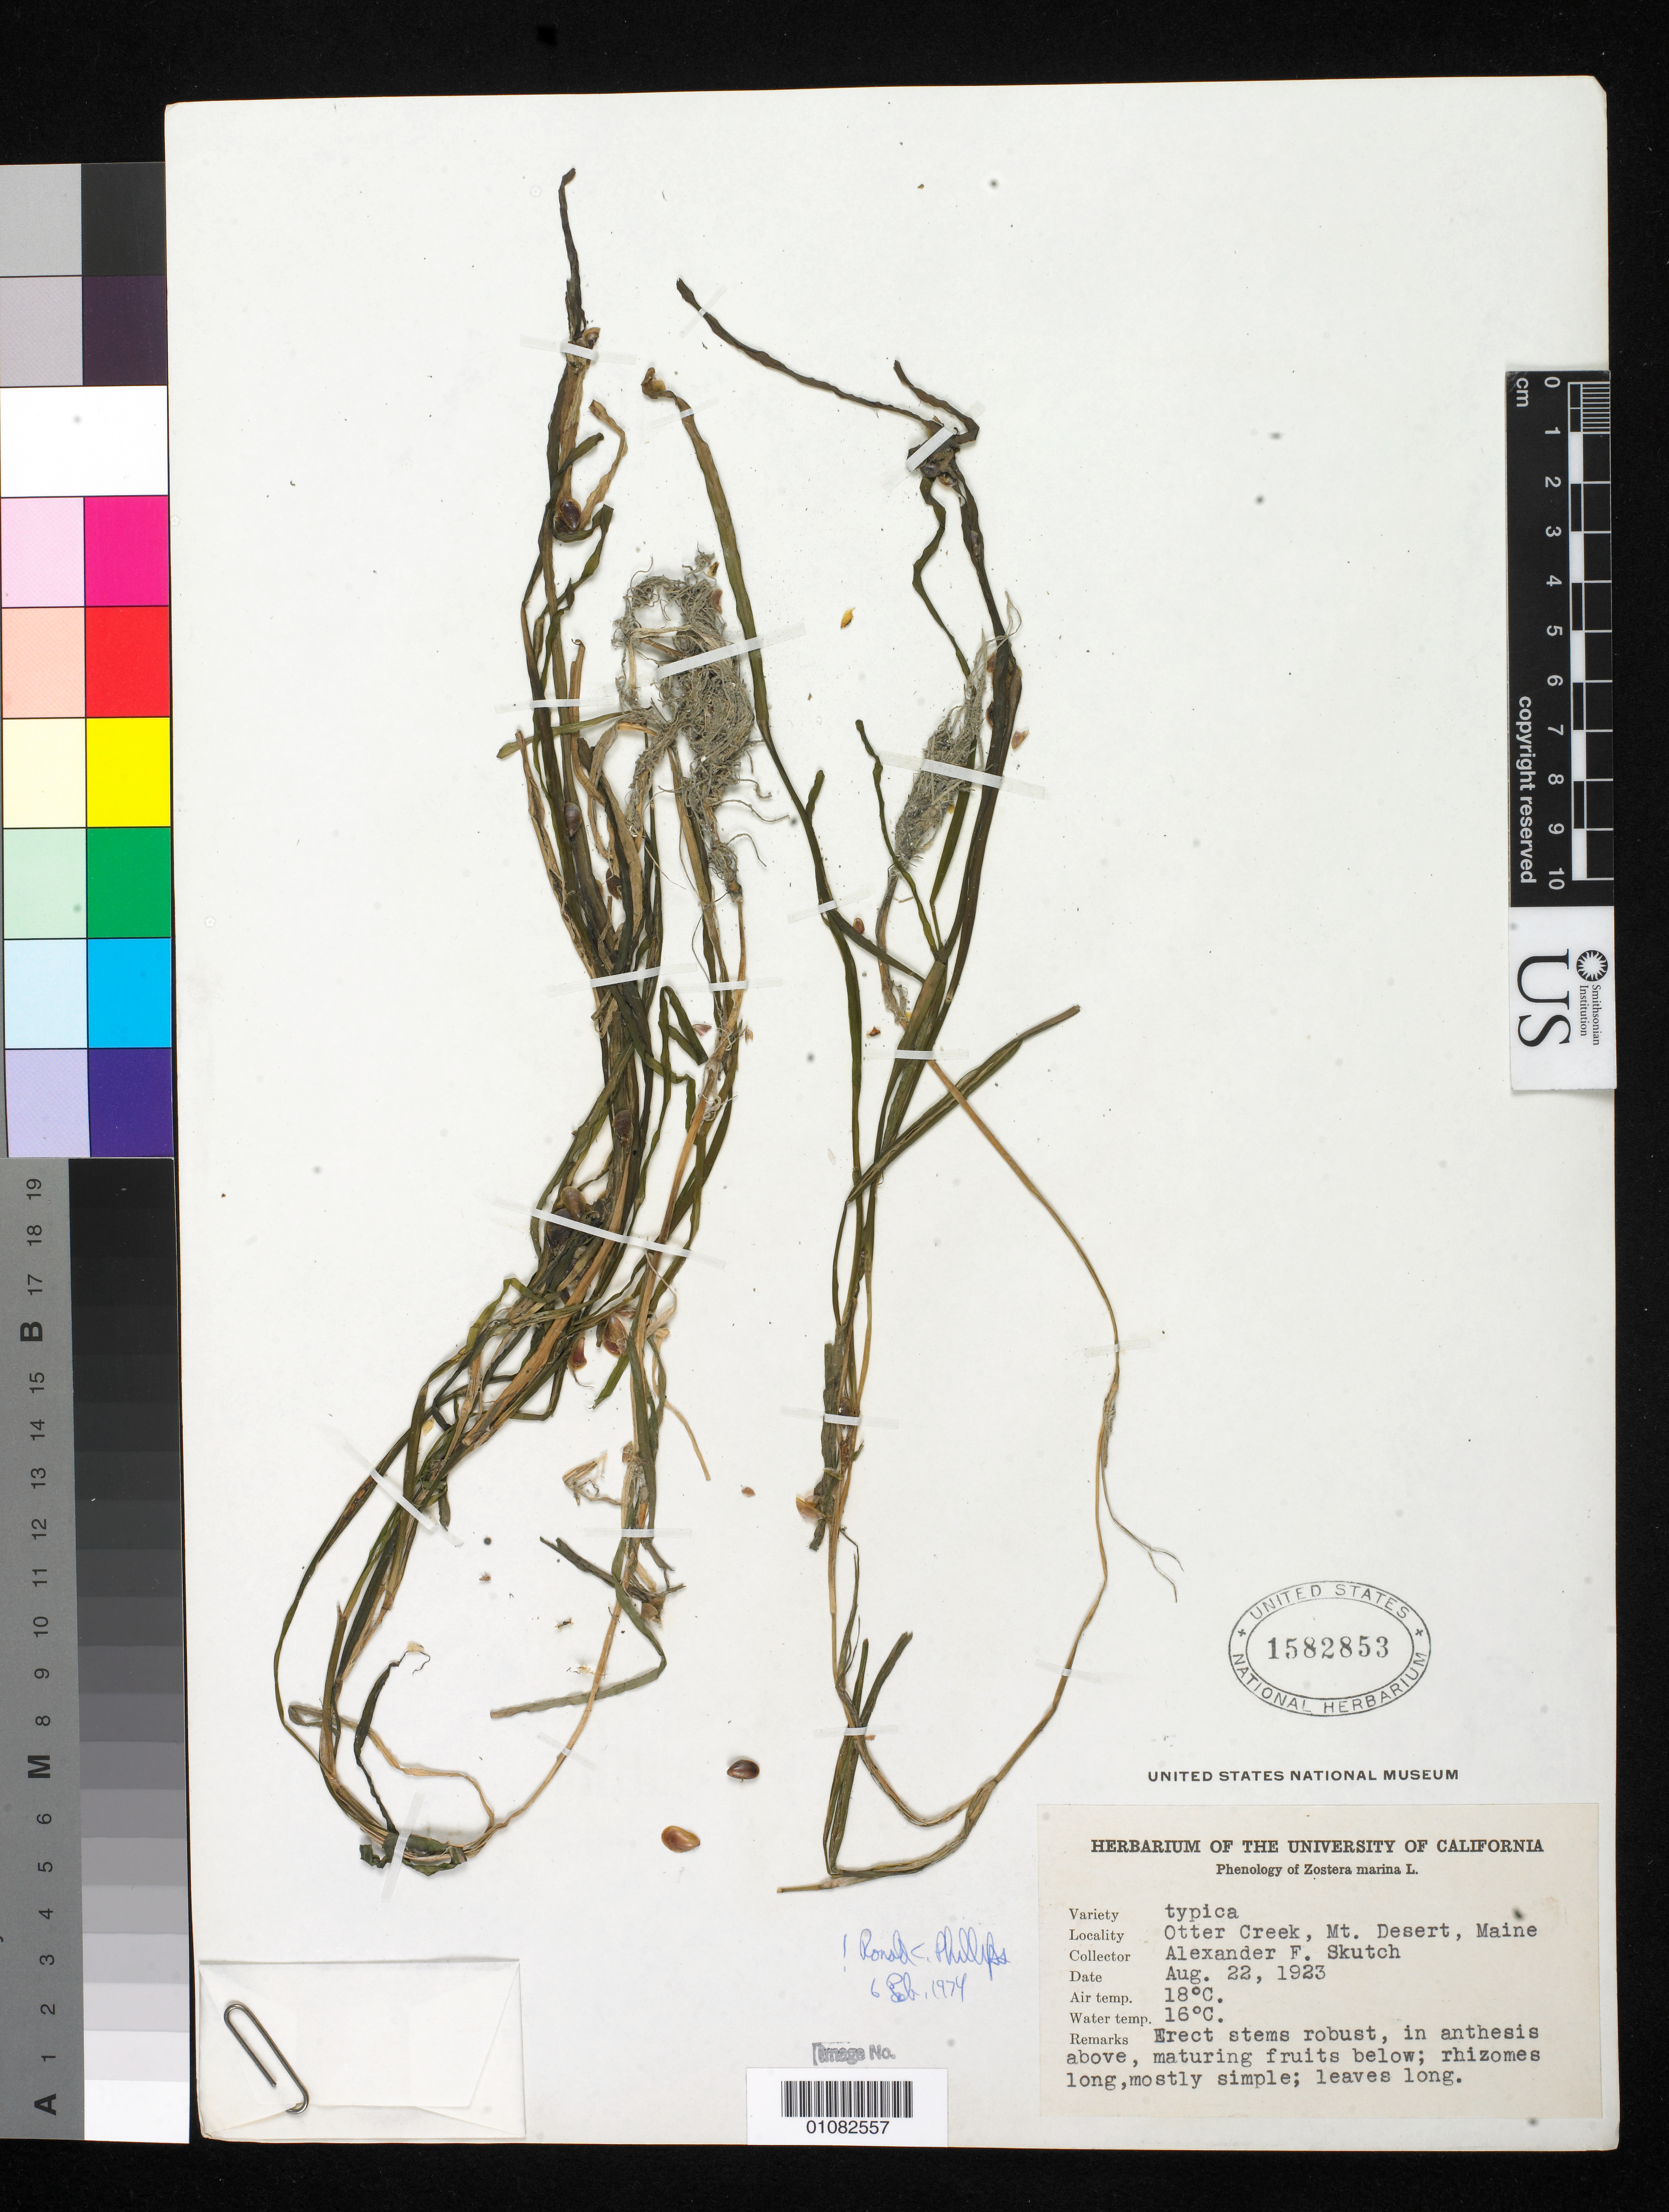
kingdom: Plantae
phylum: Tracheophyta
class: Liliopsida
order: Alismatales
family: Zosteraceae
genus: Zostera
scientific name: Zostera marina var. typica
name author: L.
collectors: A. F. Skutch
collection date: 1923-08-22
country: United States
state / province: Maine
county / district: Hancock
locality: Mt. Desert, Otter Creek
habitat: air temp.: 18 degrees C; water temp.: 16 degrees C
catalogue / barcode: US 1582853